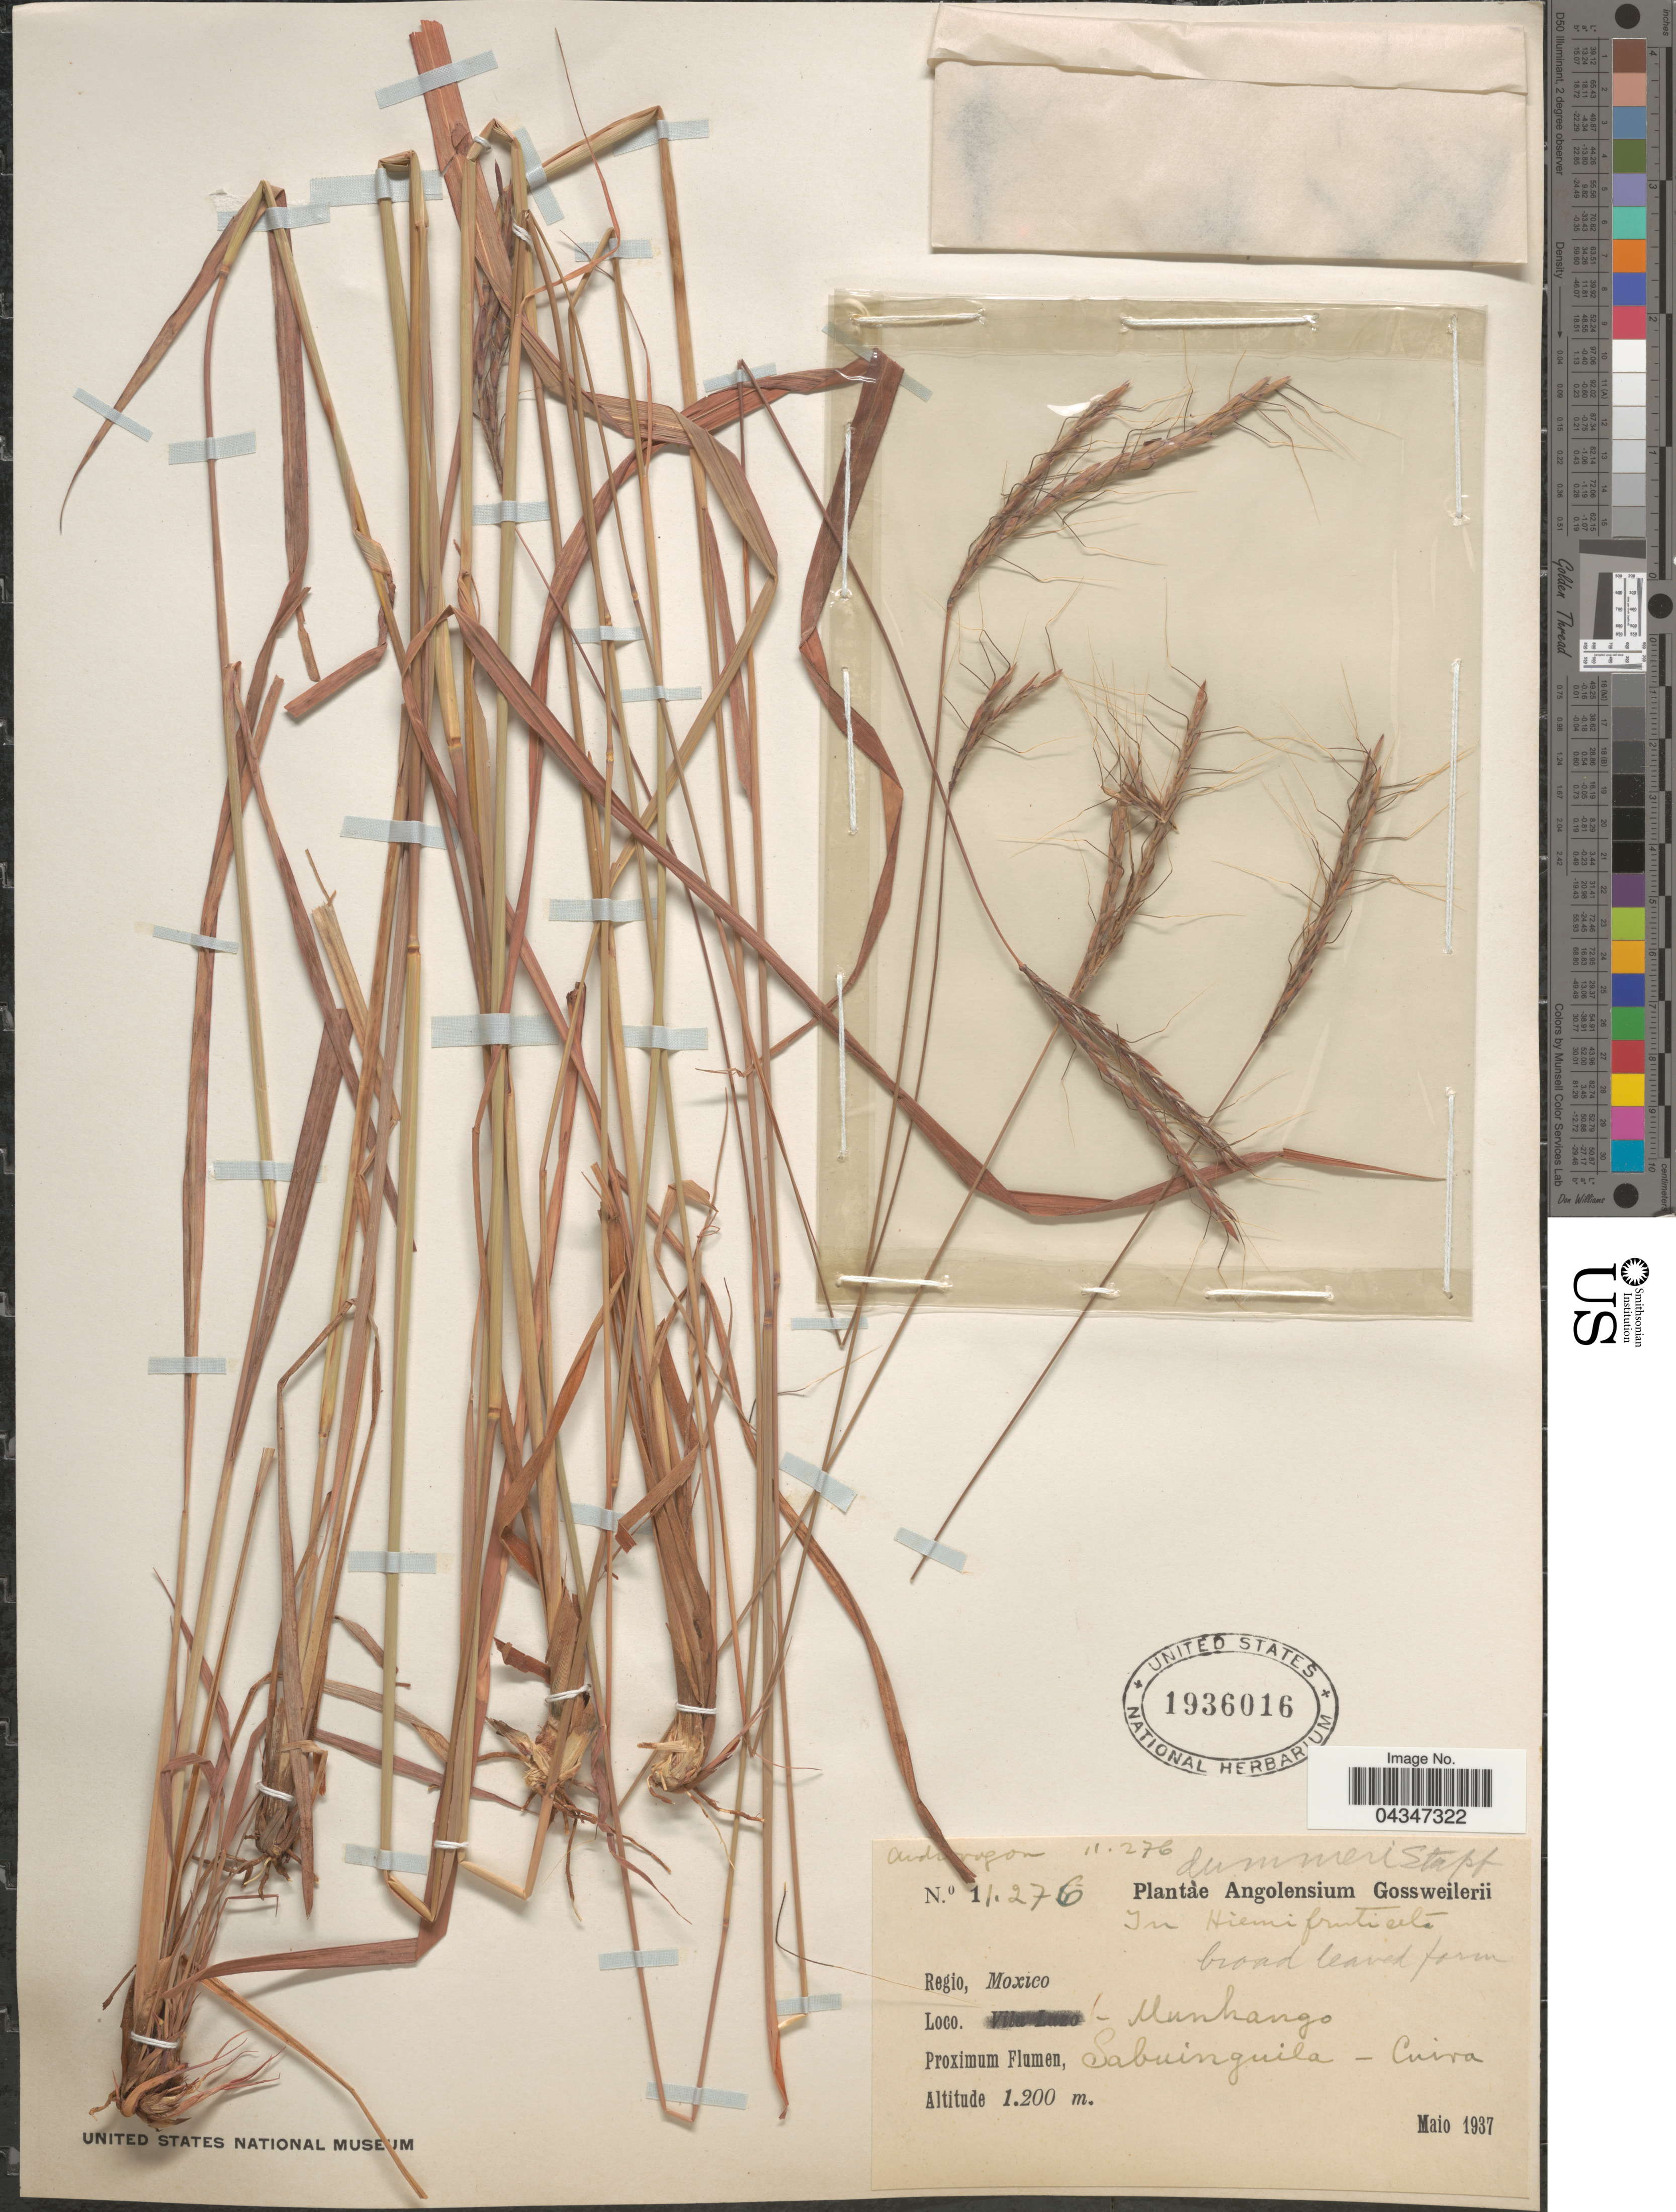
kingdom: Plantae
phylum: Tracheophyta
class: Liliopsida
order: Poales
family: Poaceae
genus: Andropogon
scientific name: Andropogon schirensis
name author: Hochst. ex A. Rich.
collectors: -. Gossweiler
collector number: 11276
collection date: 1937-05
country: Angola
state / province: Moxico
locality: Regio, Moxico/ Munhango. Sabuinguila-Cuira.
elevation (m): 1200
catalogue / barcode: US 1936016